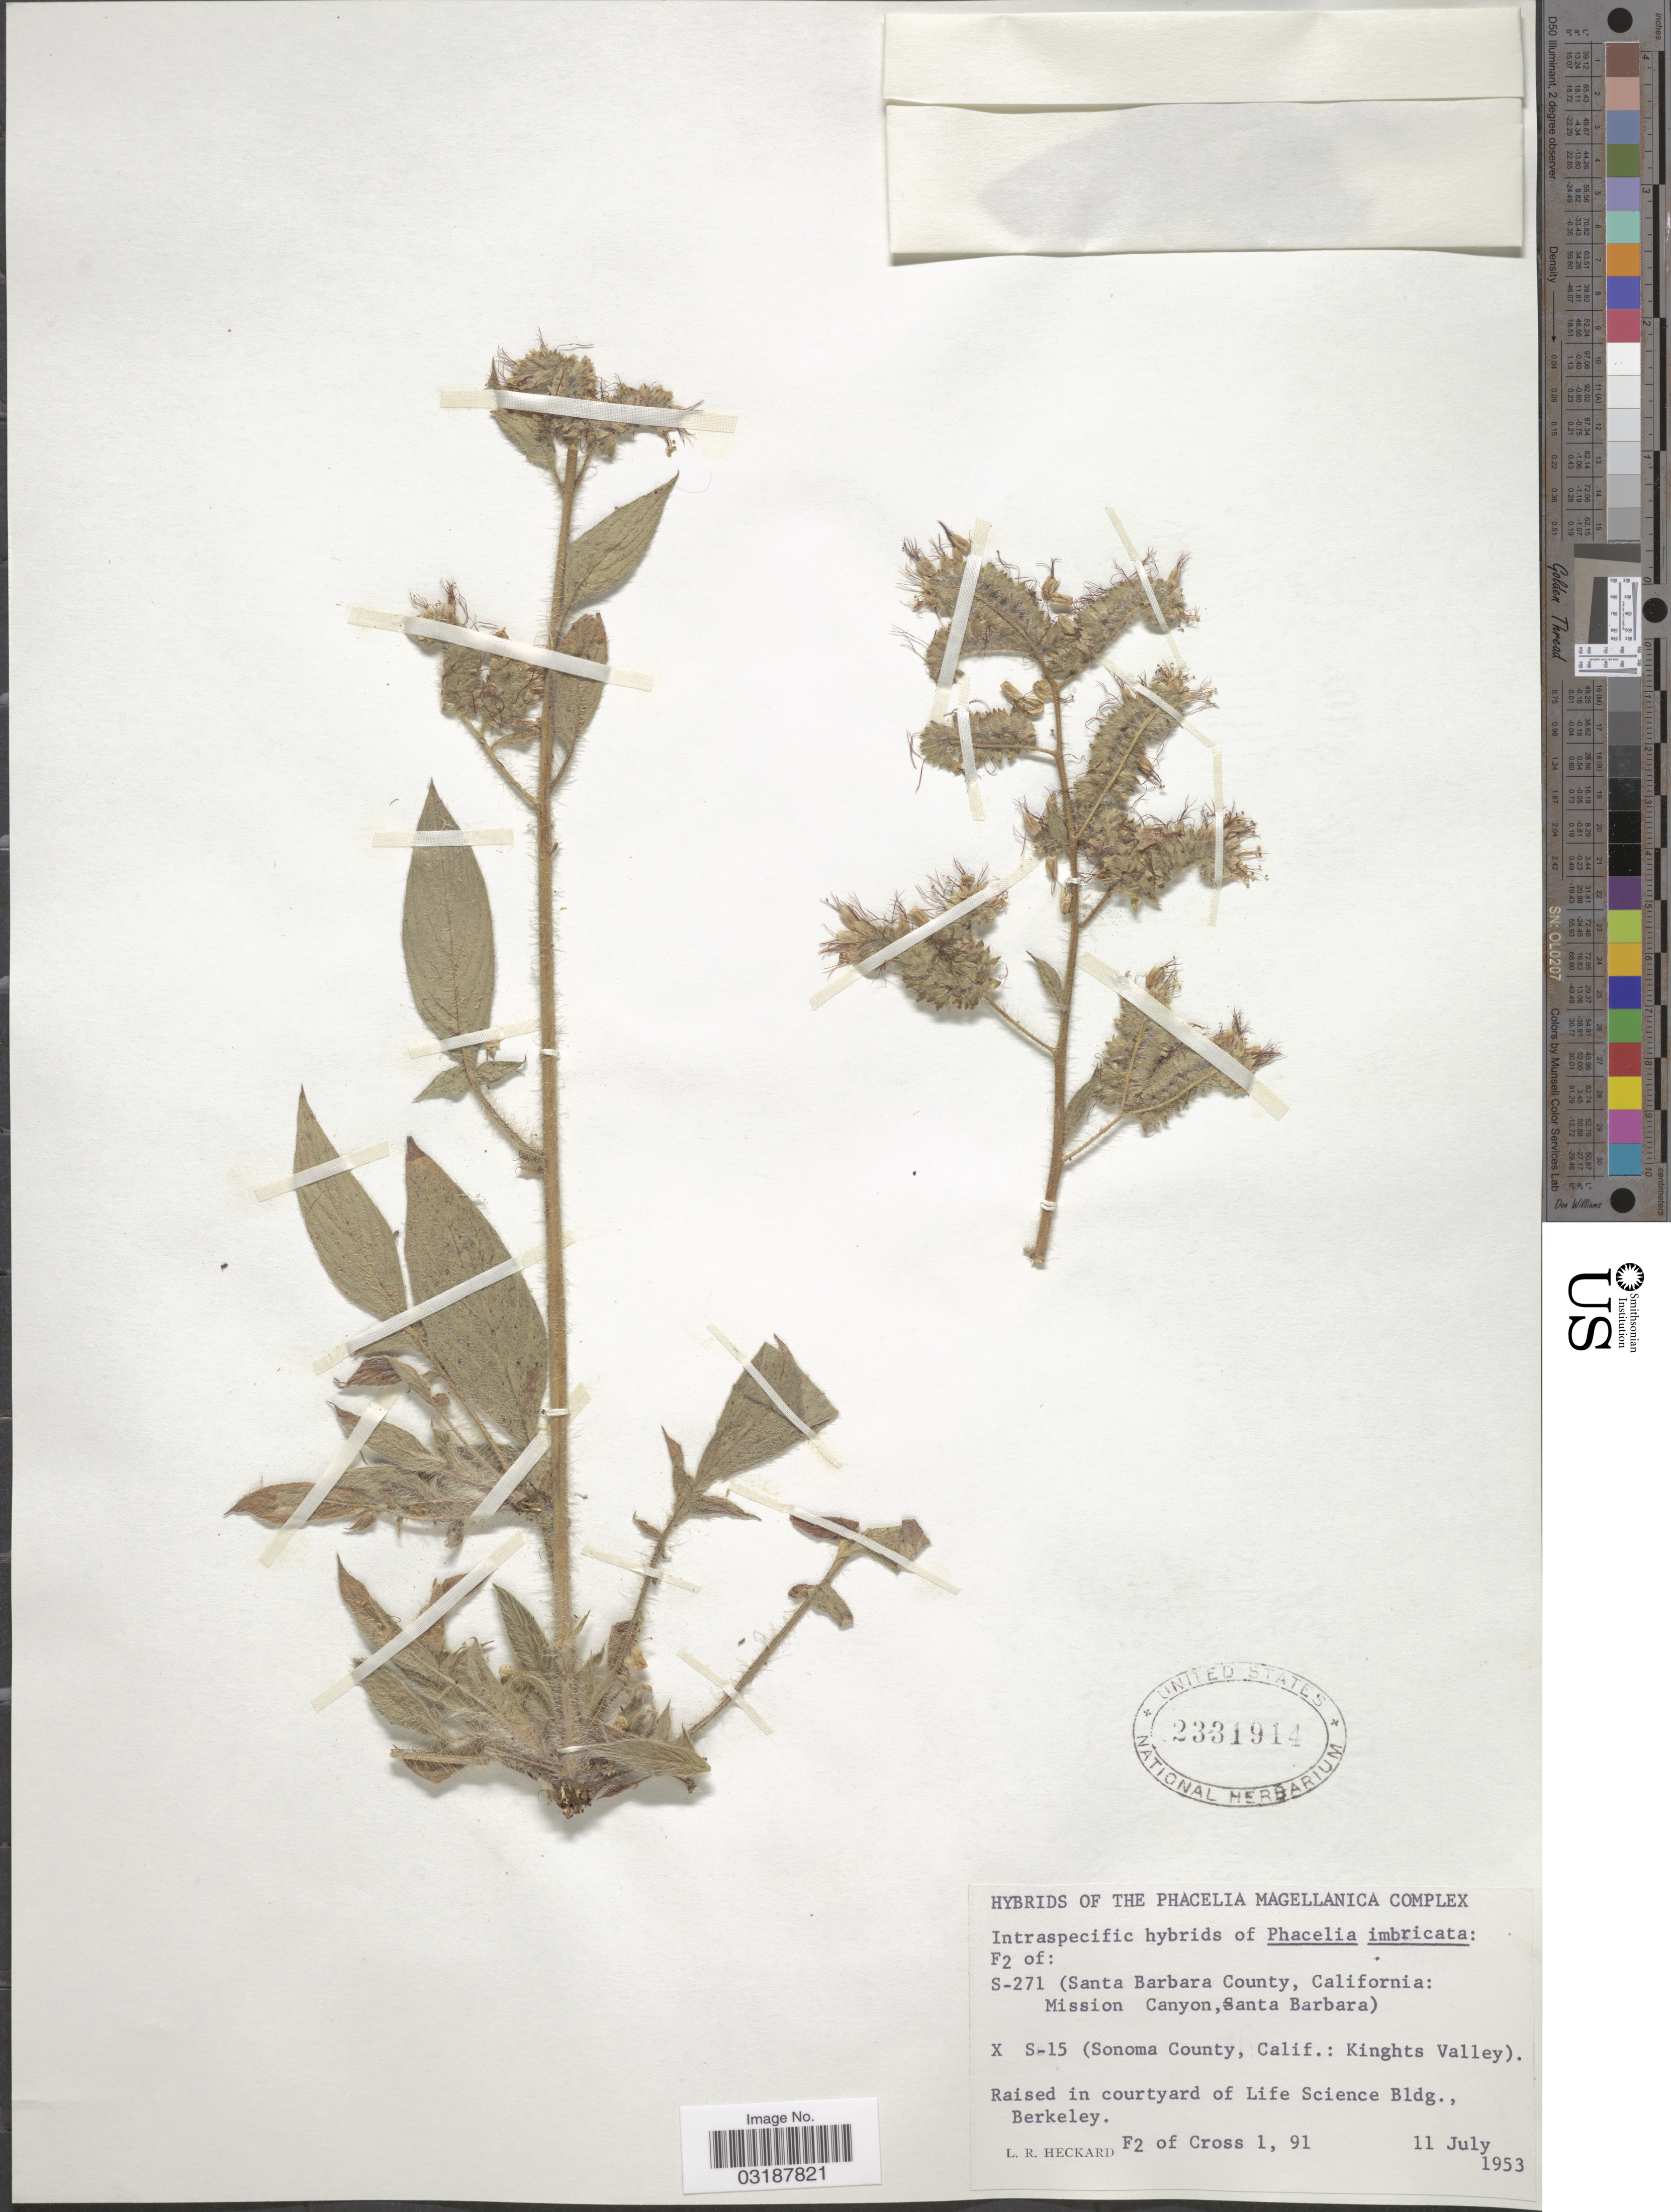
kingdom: Plantae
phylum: Tracheophyta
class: Magnoliopsida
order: Boraginales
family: Hydrophyllaceae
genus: Phacelia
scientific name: Phacelia imbricata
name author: Greene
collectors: L. R. Heckard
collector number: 91?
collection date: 1953-07-11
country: United States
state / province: California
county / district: Alameda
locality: Raised in courtyard of Life Science Bldg., Berkeley.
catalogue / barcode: US 2331914